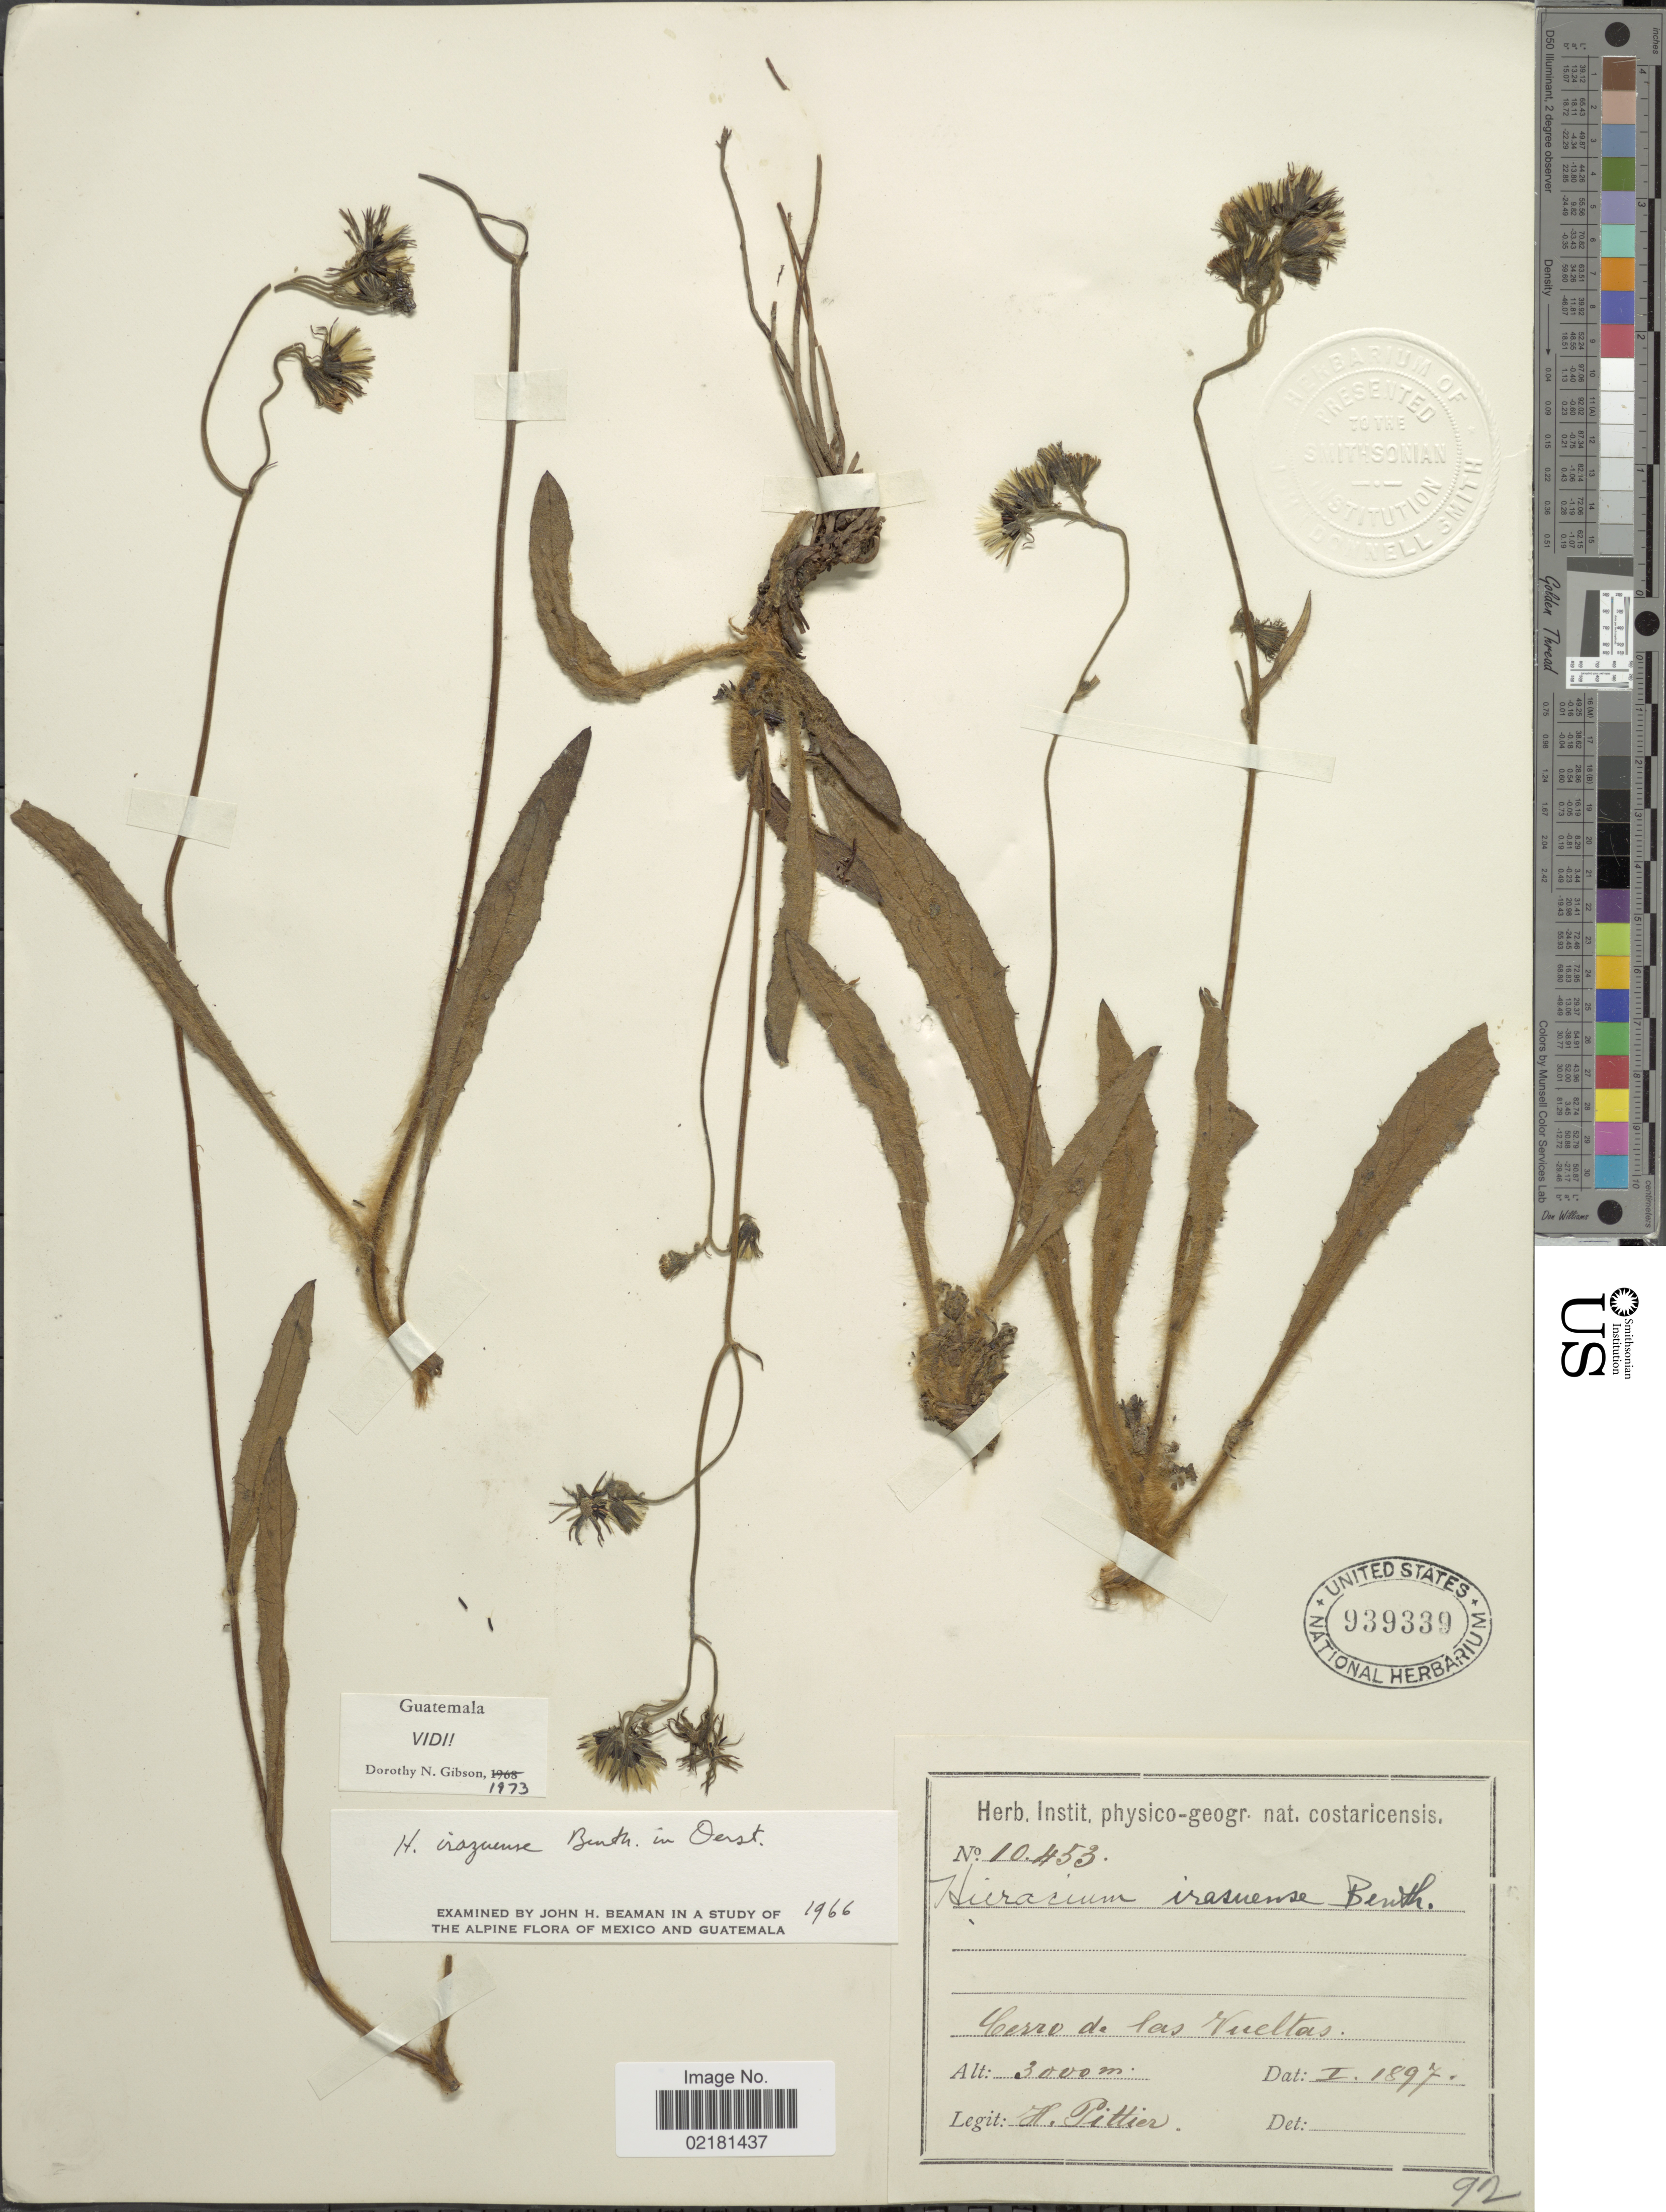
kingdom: Plantae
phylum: Tracheophyta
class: Magnoliopsida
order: Asterales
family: Asteraceae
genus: Hieracium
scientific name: Hieracium irasuense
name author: Benth.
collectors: H. F. Pittier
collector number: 10453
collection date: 1897-01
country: Costa Rica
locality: Cerro de las Vueltas.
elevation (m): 3000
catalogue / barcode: US 939339